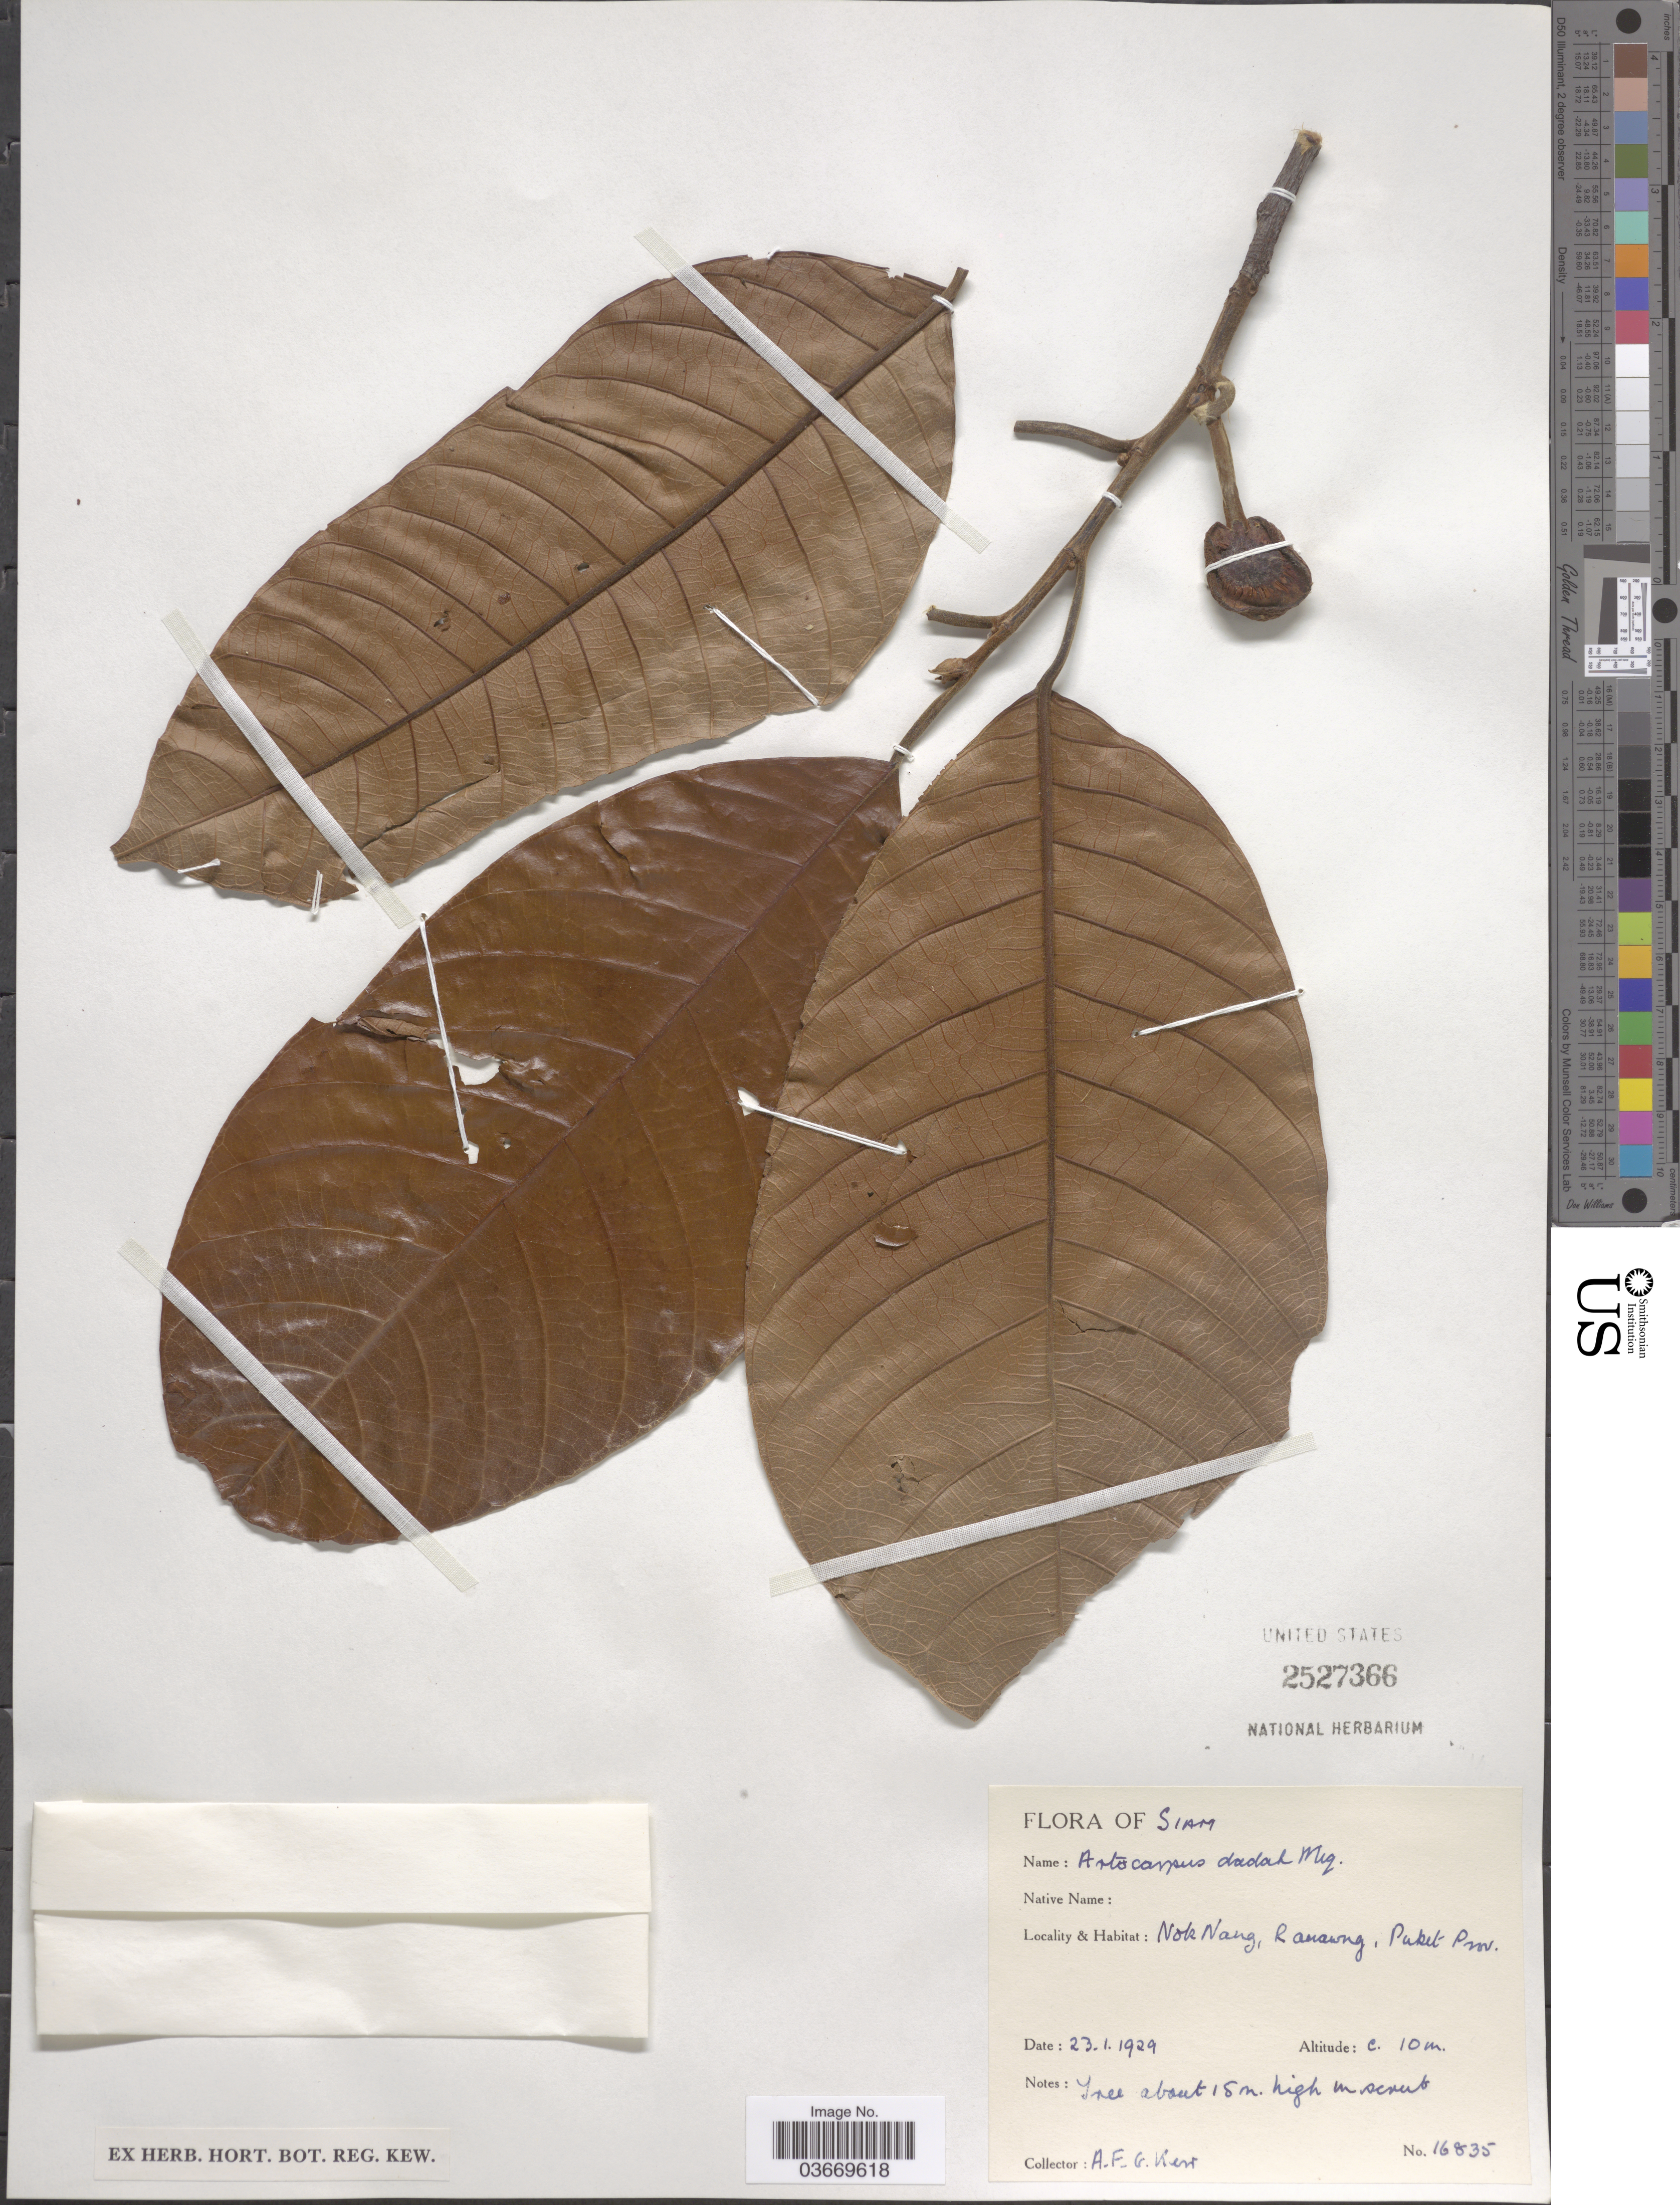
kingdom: Plantae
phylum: Tracheophyta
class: Magnoliopsida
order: Rosales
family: Moraceae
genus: Artocarpus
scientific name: Artocarpus dadah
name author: Miq.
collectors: A. F. G. Kerr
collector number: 16835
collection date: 1929-01-23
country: Thailand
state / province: Phuket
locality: Siam. Nok Nang, Ranawng, Puket Prov.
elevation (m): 10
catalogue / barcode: US 2527366